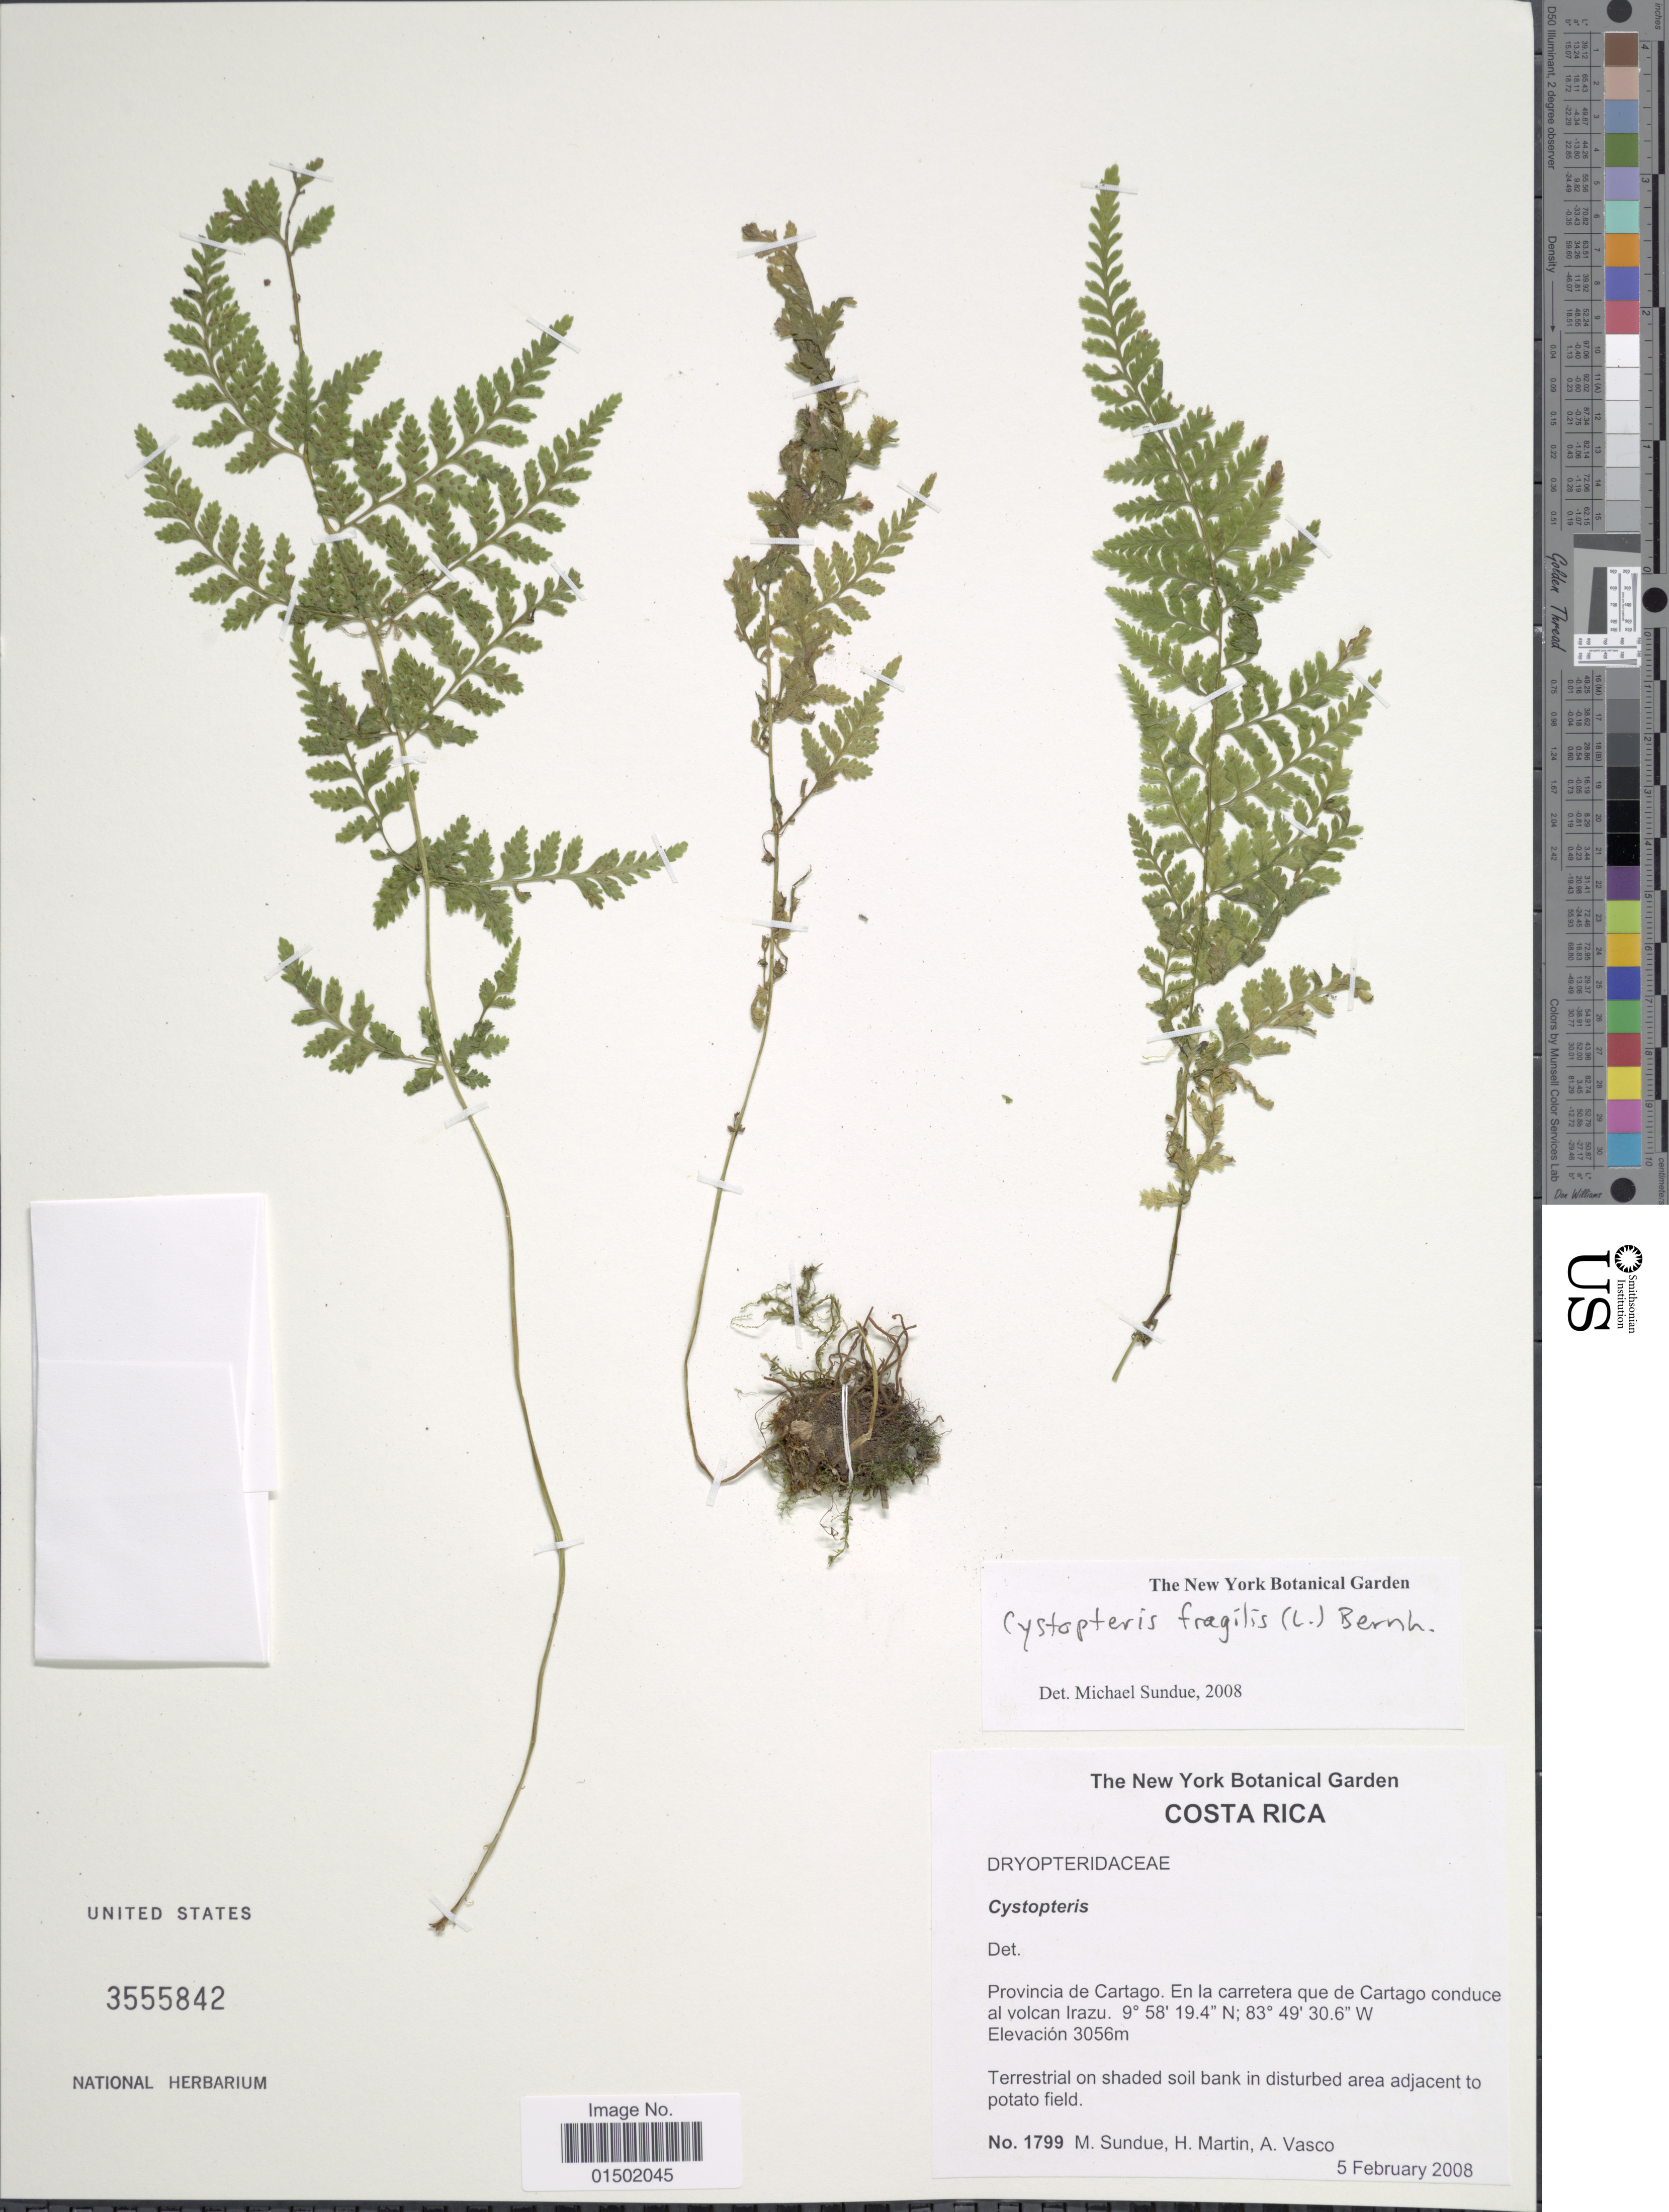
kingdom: Plantae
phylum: Tracheophyta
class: Polypodiopsida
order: Polypodiales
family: Cystopteridaceae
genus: Cystopteris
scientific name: Cystopteris fragilis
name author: (L.) Bernh.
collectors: M. Sundue, H. Martin & A. Vasco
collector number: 1799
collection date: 2008-02-05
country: Costa Rica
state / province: Cartago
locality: En la carretera que de Cartago conduce al volcan Irazu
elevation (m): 3056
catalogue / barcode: US 3555842